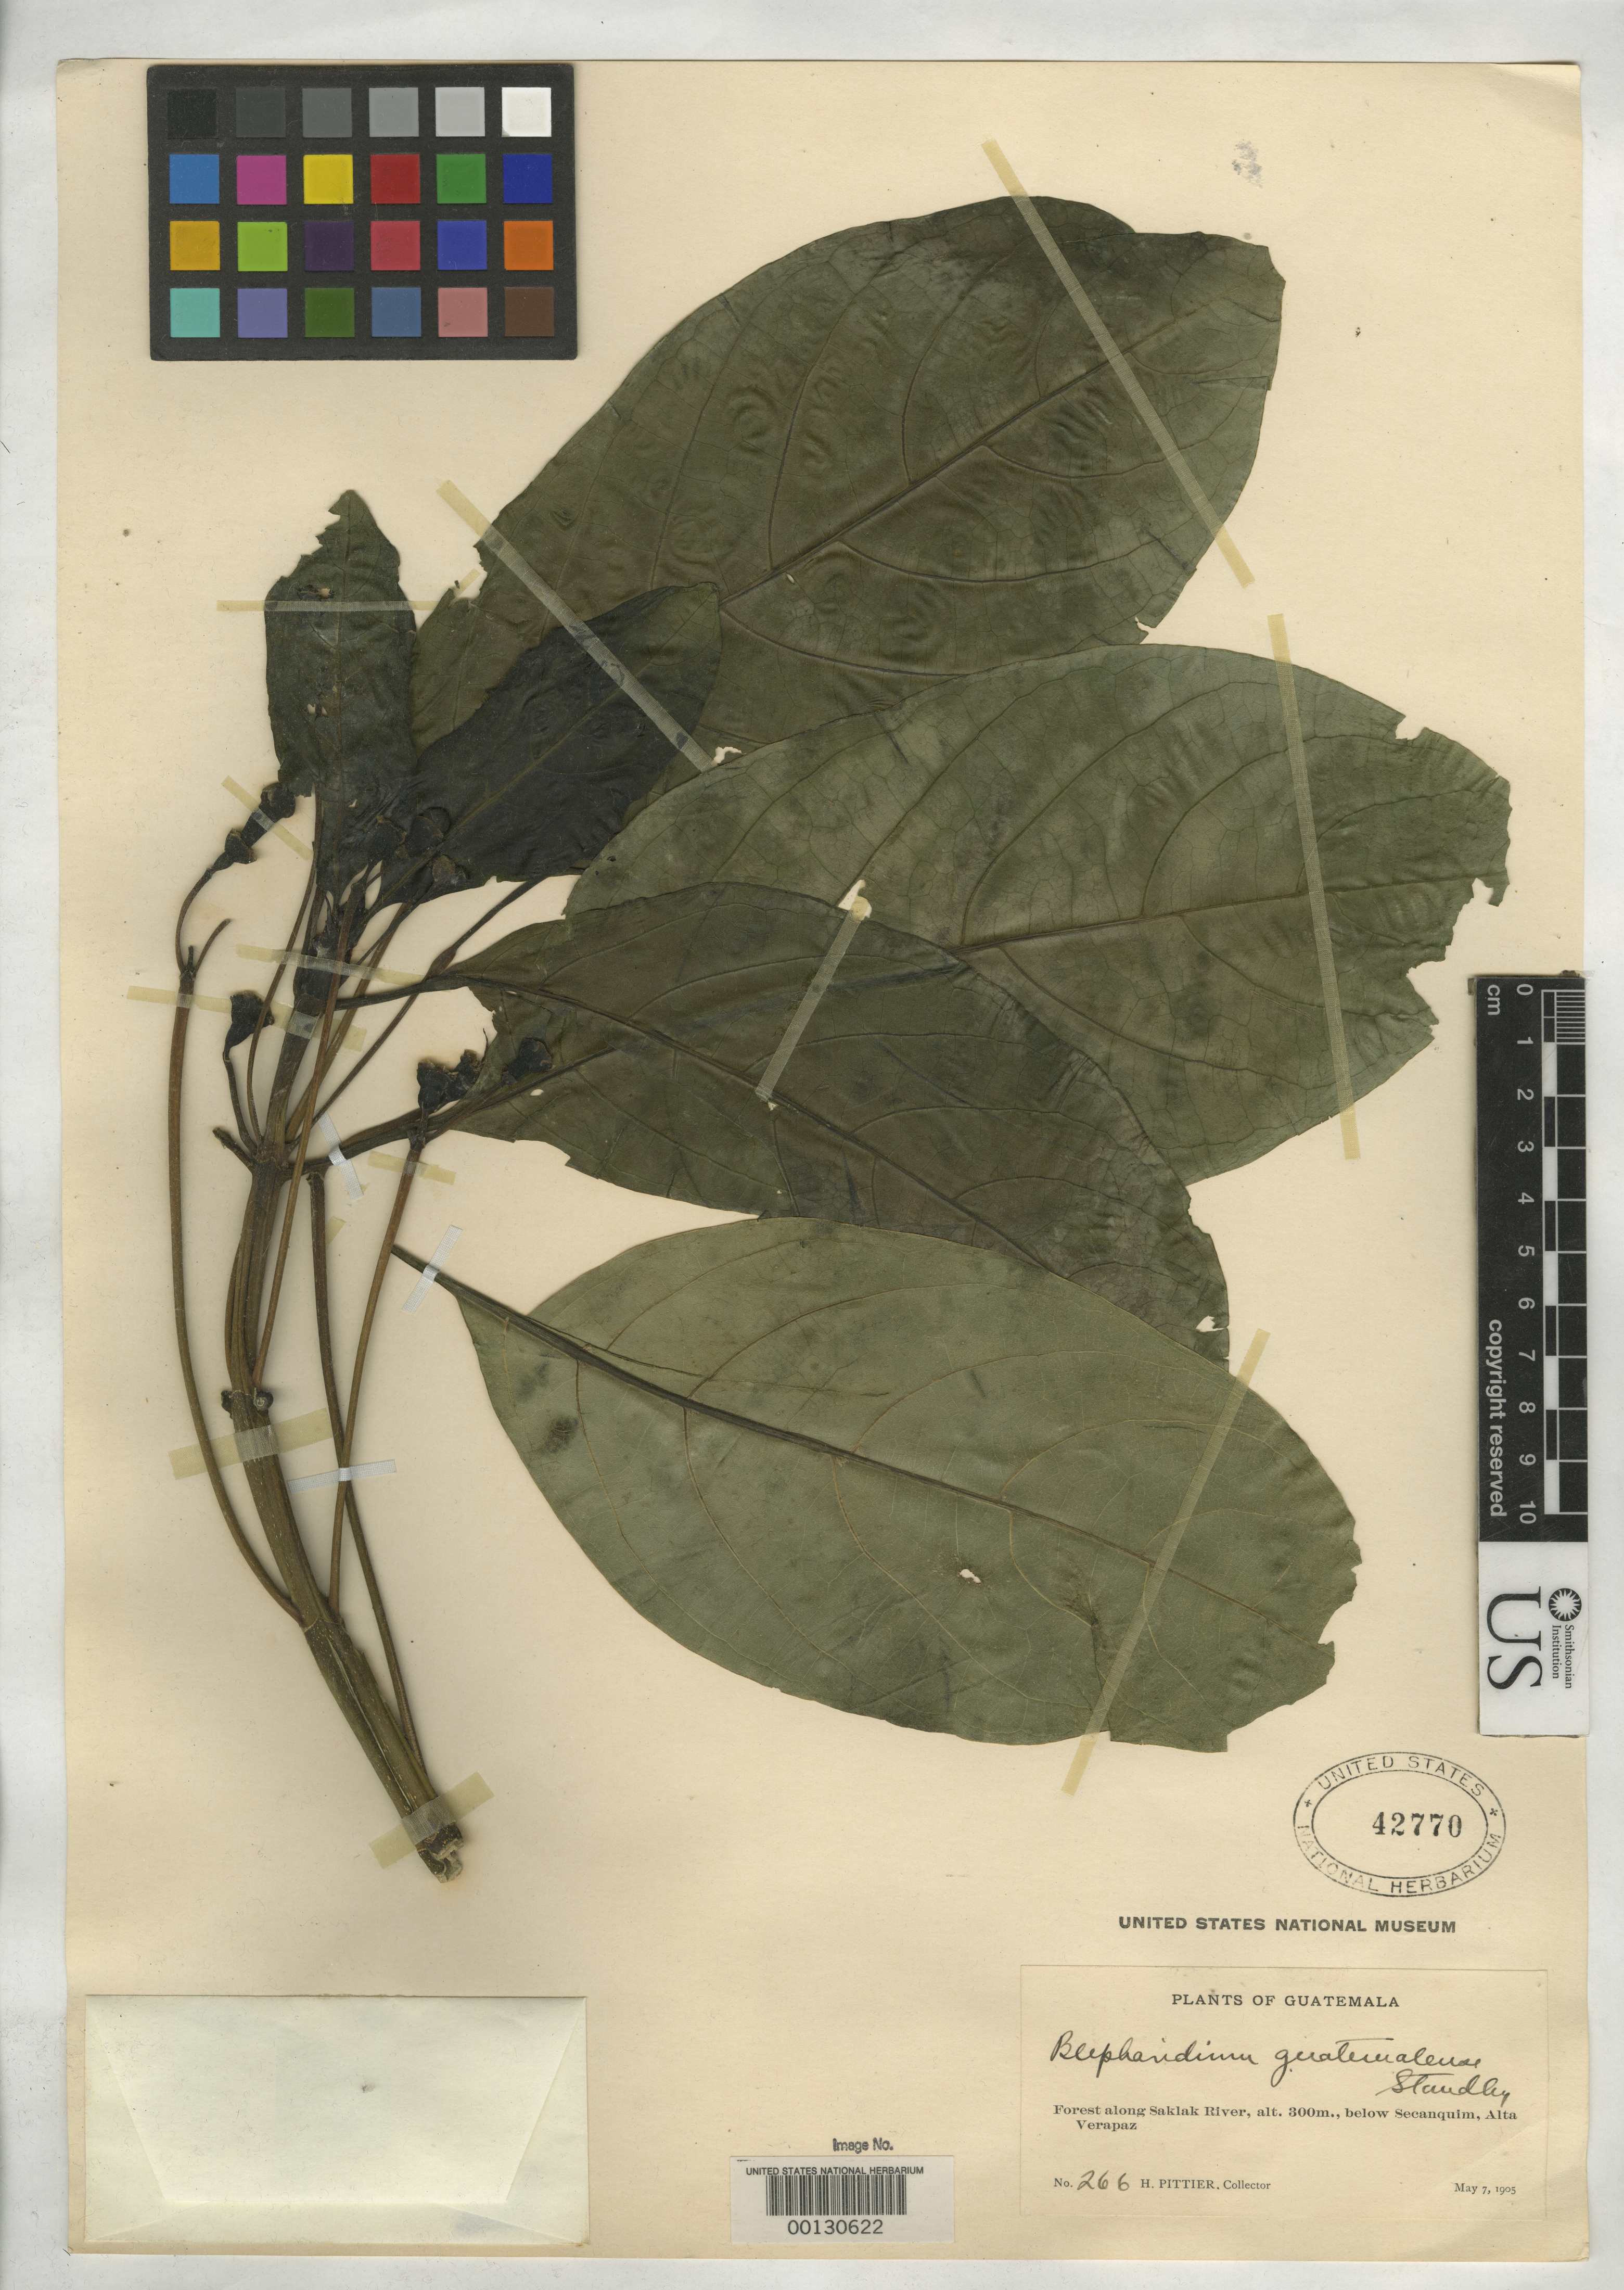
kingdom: Plantae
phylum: Tracheophyta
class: Magnoliopsida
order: Gentianales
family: Rubiaceae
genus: Blepharidium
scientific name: Blepharidium guatemalense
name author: Standl.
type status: Isotype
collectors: H. F. Pittier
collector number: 266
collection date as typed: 07 May 1905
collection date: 1905-05-07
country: Guatemala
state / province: Alta Verapaz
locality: Saklak River, Secanquim.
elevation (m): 300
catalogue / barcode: US 42770